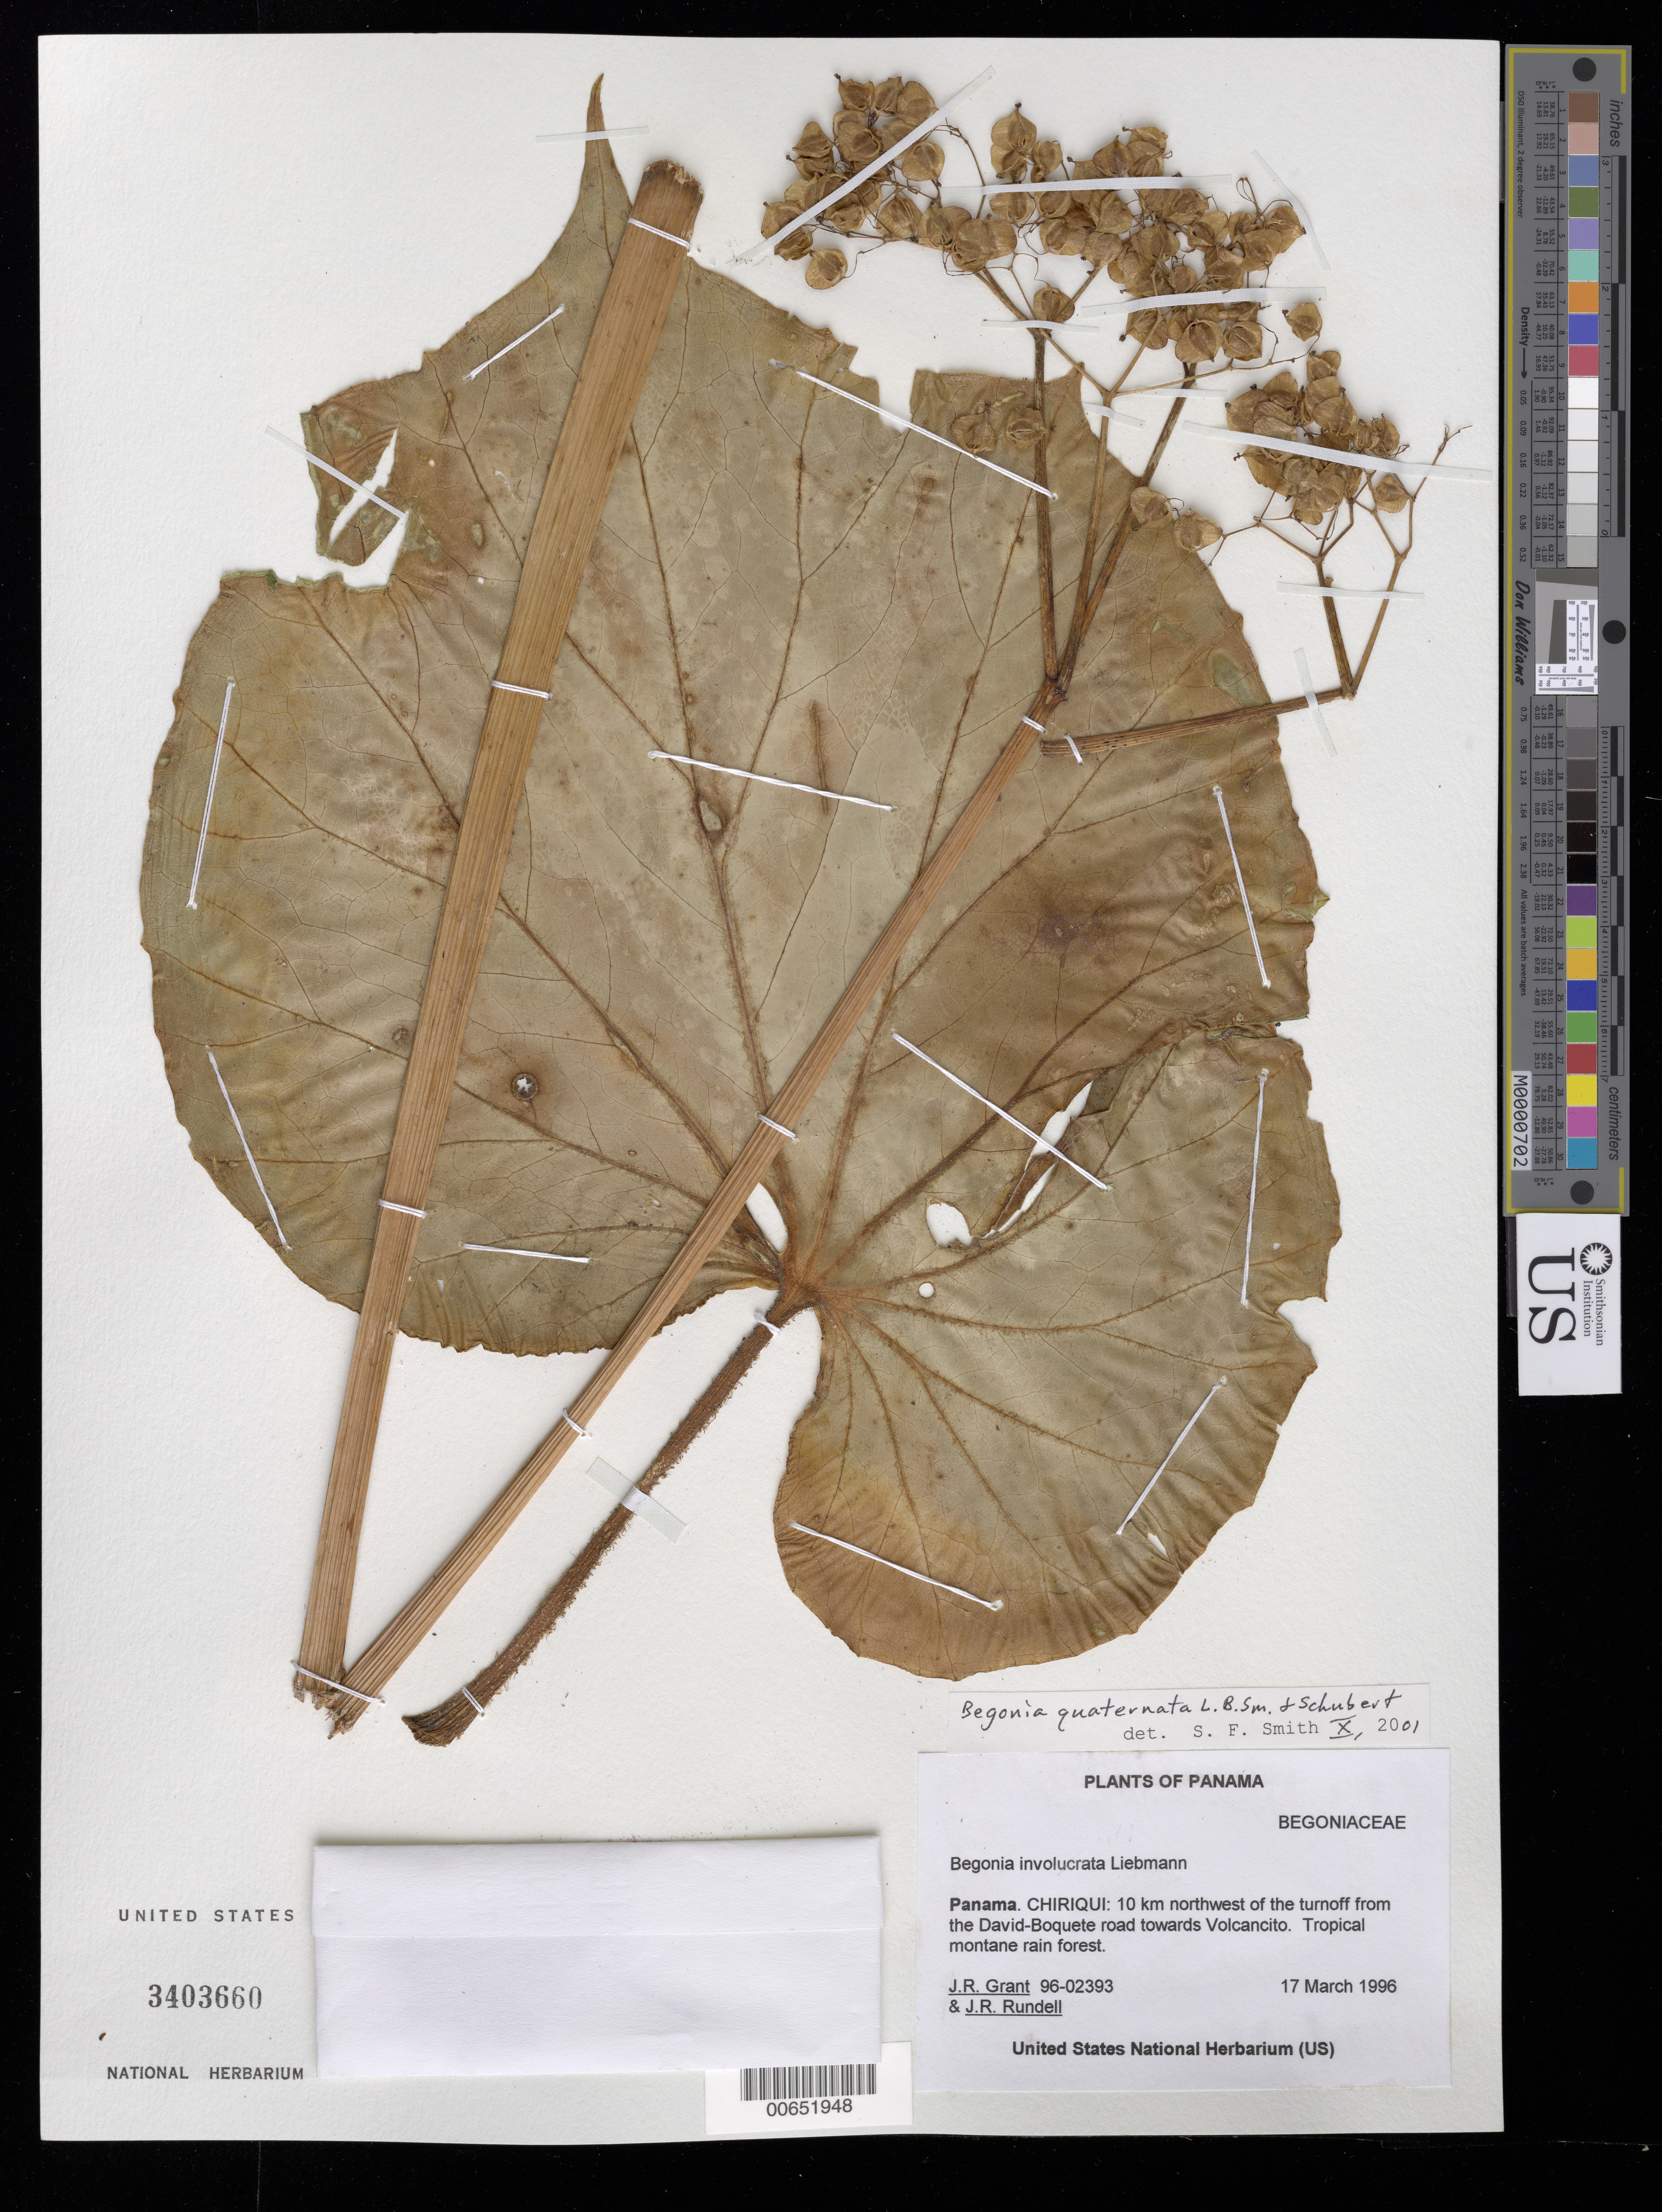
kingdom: Plantae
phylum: Tracheophyta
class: Magnoliopsida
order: Cucurbitales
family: Begoniaceae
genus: Begonia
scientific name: Begonia quaternata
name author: L.B. Sm. & B.G. Schub.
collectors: J. R. Grant & J. R. Rundell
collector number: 96-02393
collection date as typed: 17 Mar 1996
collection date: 1996-03-17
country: Panama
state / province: Chiriquí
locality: NW of turnoff from David-Boquete road towards Volcancito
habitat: Tropical montane rainforest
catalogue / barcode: US 3403660